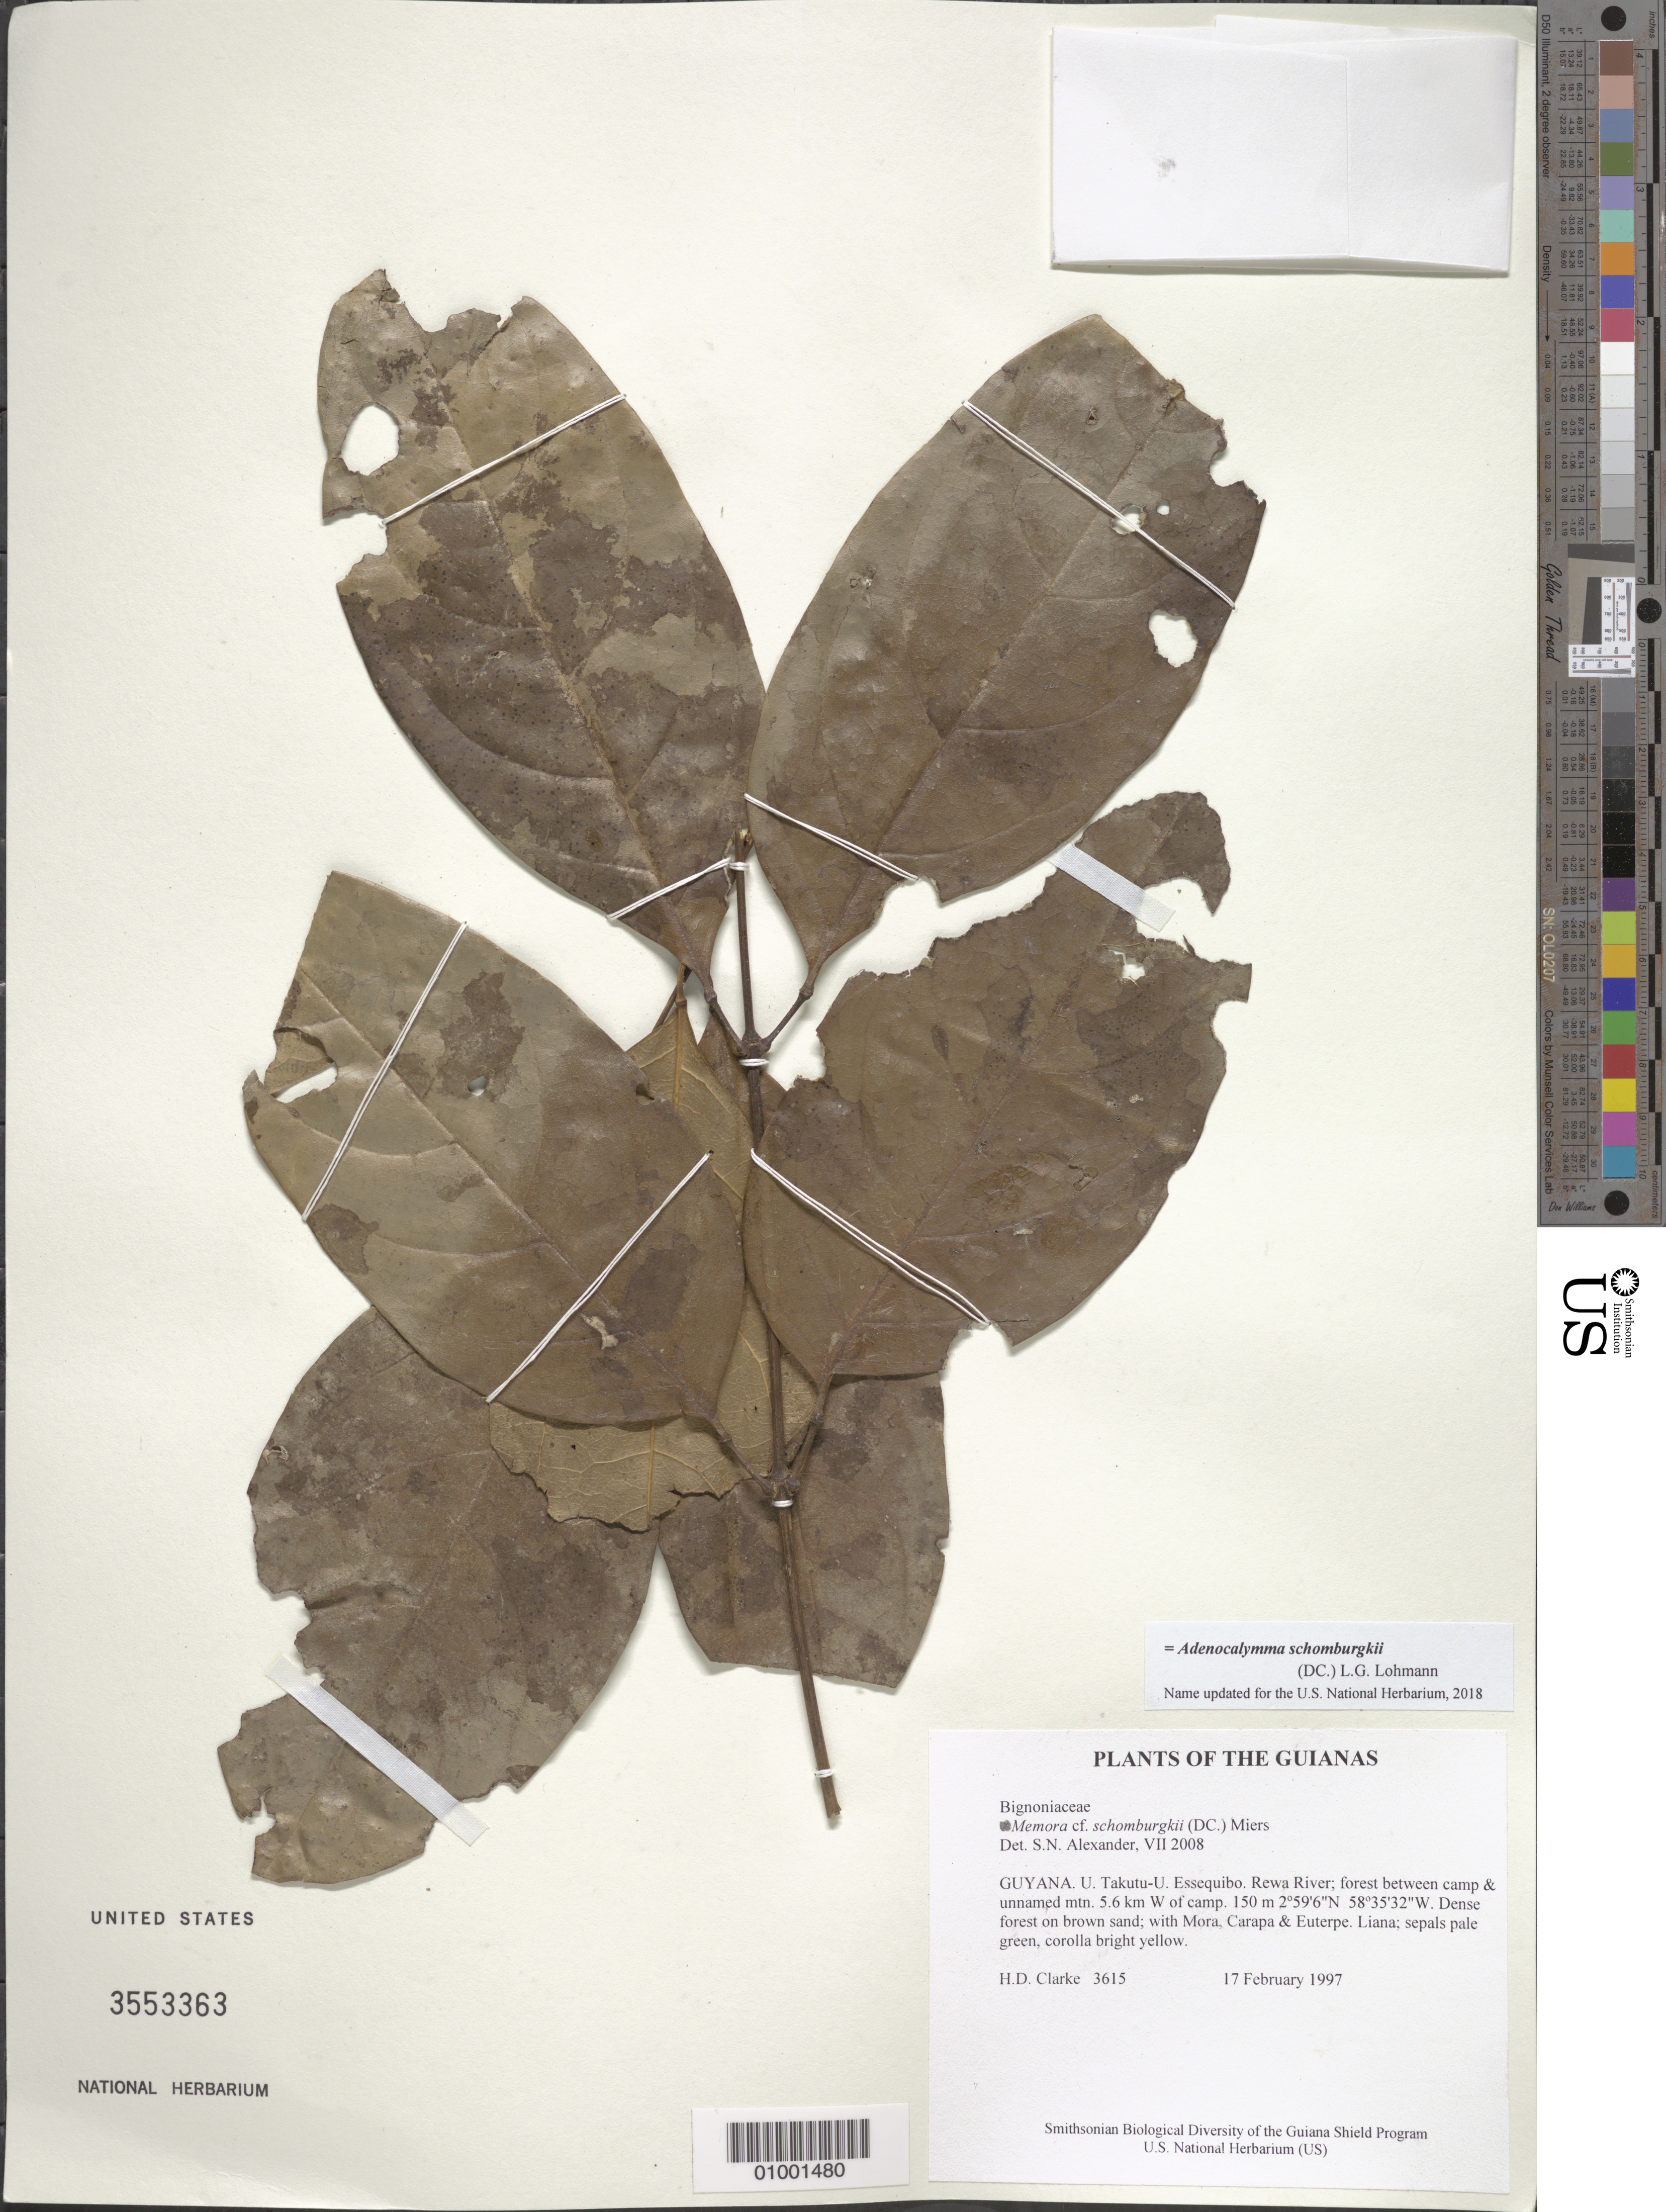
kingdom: Plantae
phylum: Tracheophyta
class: Magnoliopsida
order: Lamiales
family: Bignoniaceae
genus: Adenocalymma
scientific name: Adenocalymma schomburgkii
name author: (DC.) L.G. Lohmann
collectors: H. D. Clarke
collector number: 3615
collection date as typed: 17 February 1997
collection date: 1997-02-17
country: Guyana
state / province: U. Takutu-U. Essequibo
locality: Rewa River; forest between camp & unnamed mtn. 5.6 km W of camp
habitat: Dense forest on brown sand; with Mora, Carapa & Euterpe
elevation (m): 150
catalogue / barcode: US 3553363